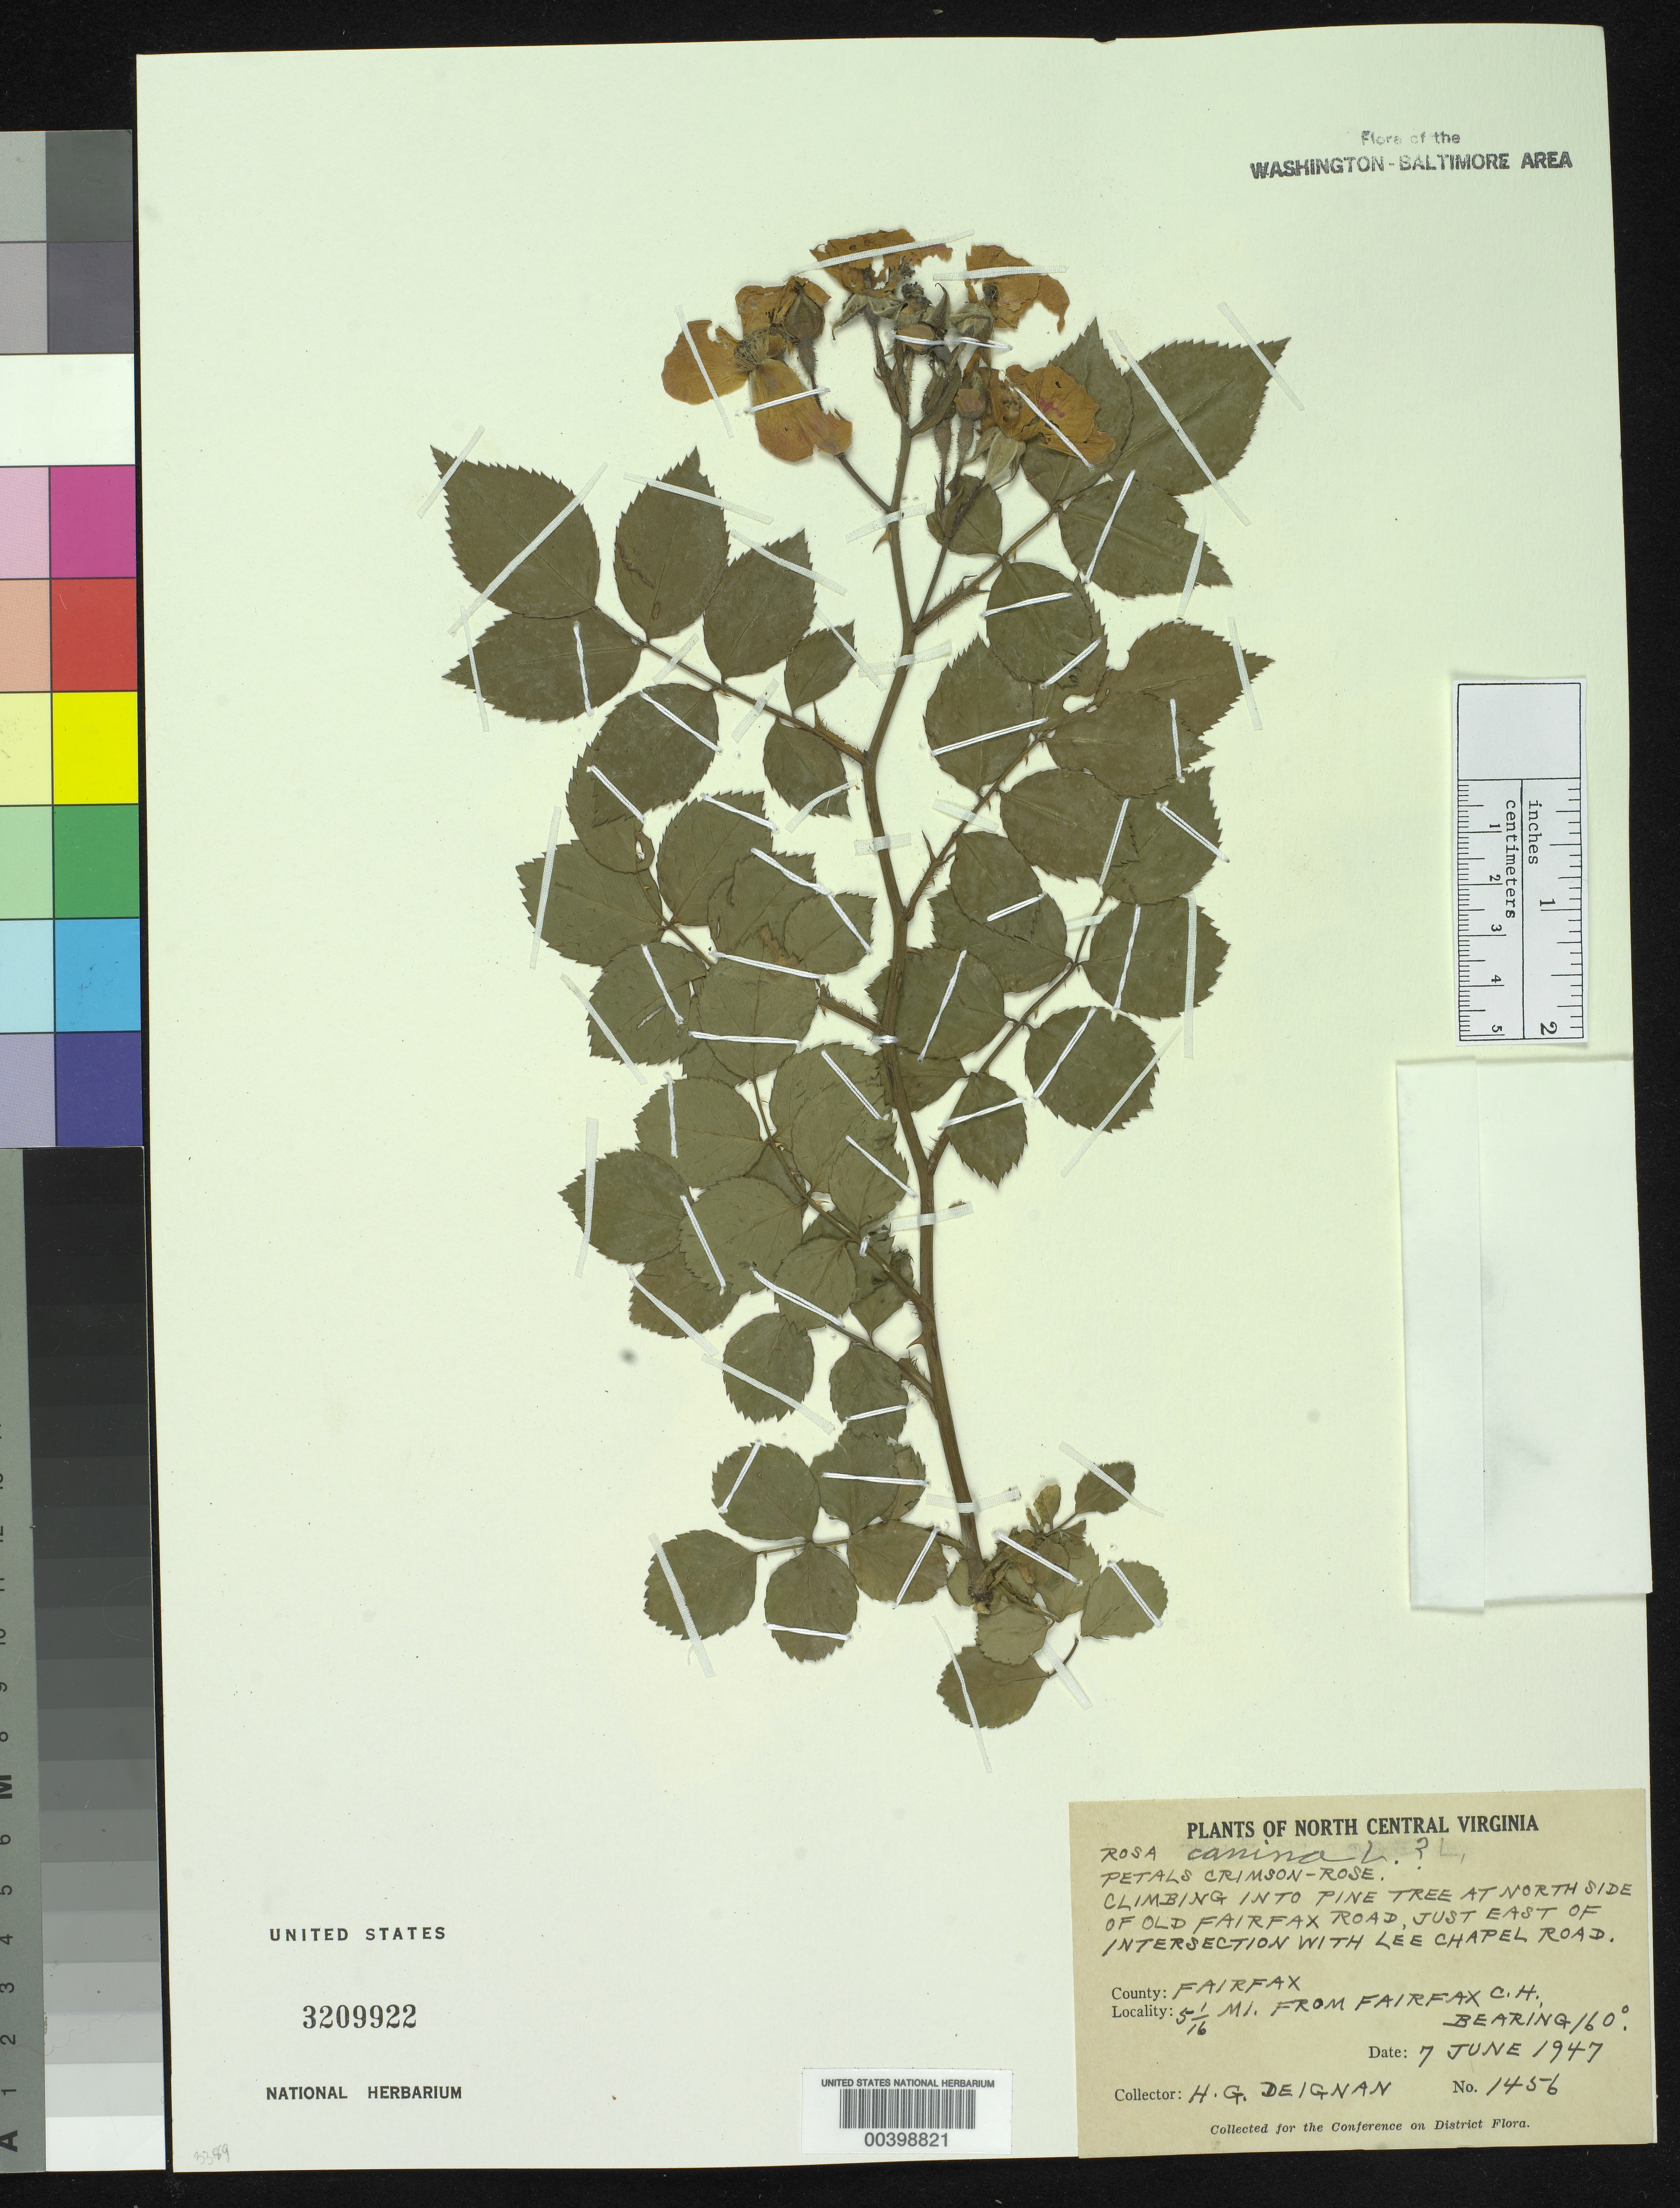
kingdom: Plantae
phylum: Tracheophyta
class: Magnoliopsida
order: Rosales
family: Rosaceae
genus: Rosa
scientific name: Rosa canina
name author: L.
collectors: H. Deignan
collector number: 1456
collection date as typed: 07 Jun 1947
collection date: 1947-06-07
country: United States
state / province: Virginia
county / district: Fairfax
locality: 5 1/16 Mi from Fairfax County Court House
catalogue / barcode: US 3209922